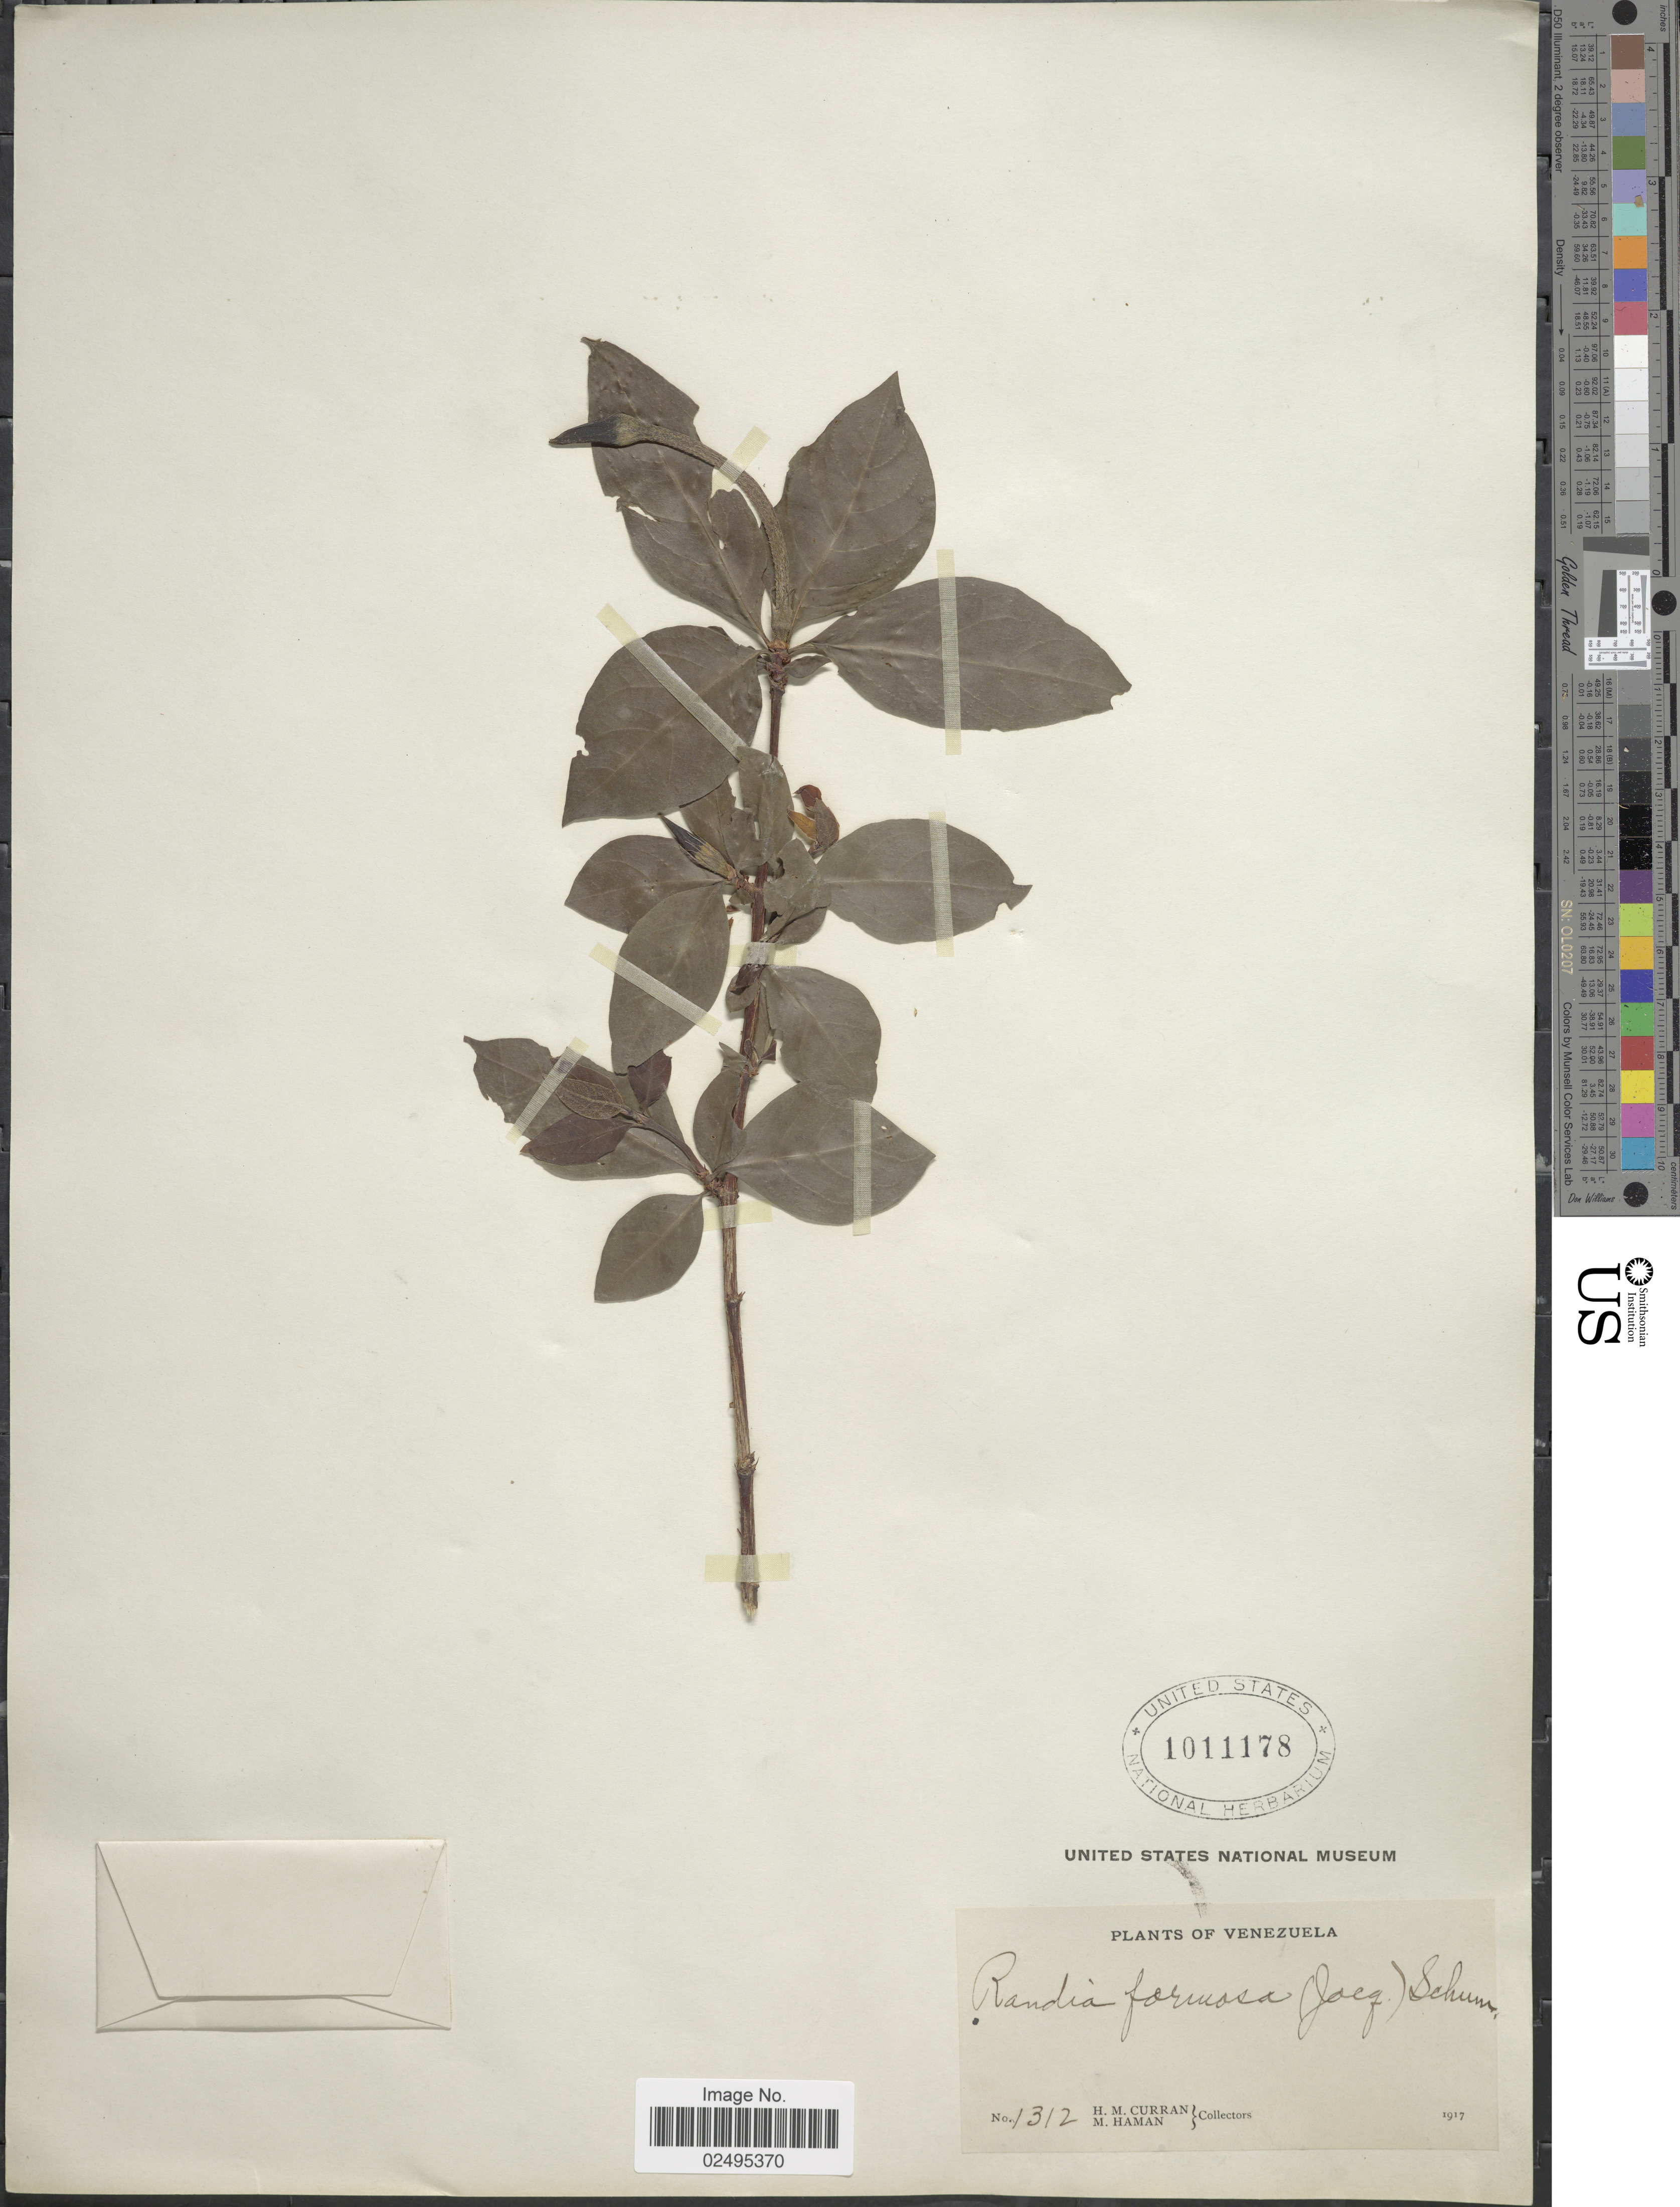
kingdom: Plantae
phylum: Tracheophyta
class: Magnoliopsida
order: Gentianales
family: Rubiaceae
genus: Rosenbergiodendron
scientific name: Rosenbergiodendron formosum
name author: (Jacq.) Fagerl.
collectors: H. M. Curran & M. Haman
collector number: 1312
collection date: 1917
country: Venezuela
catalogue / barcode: US 1011178